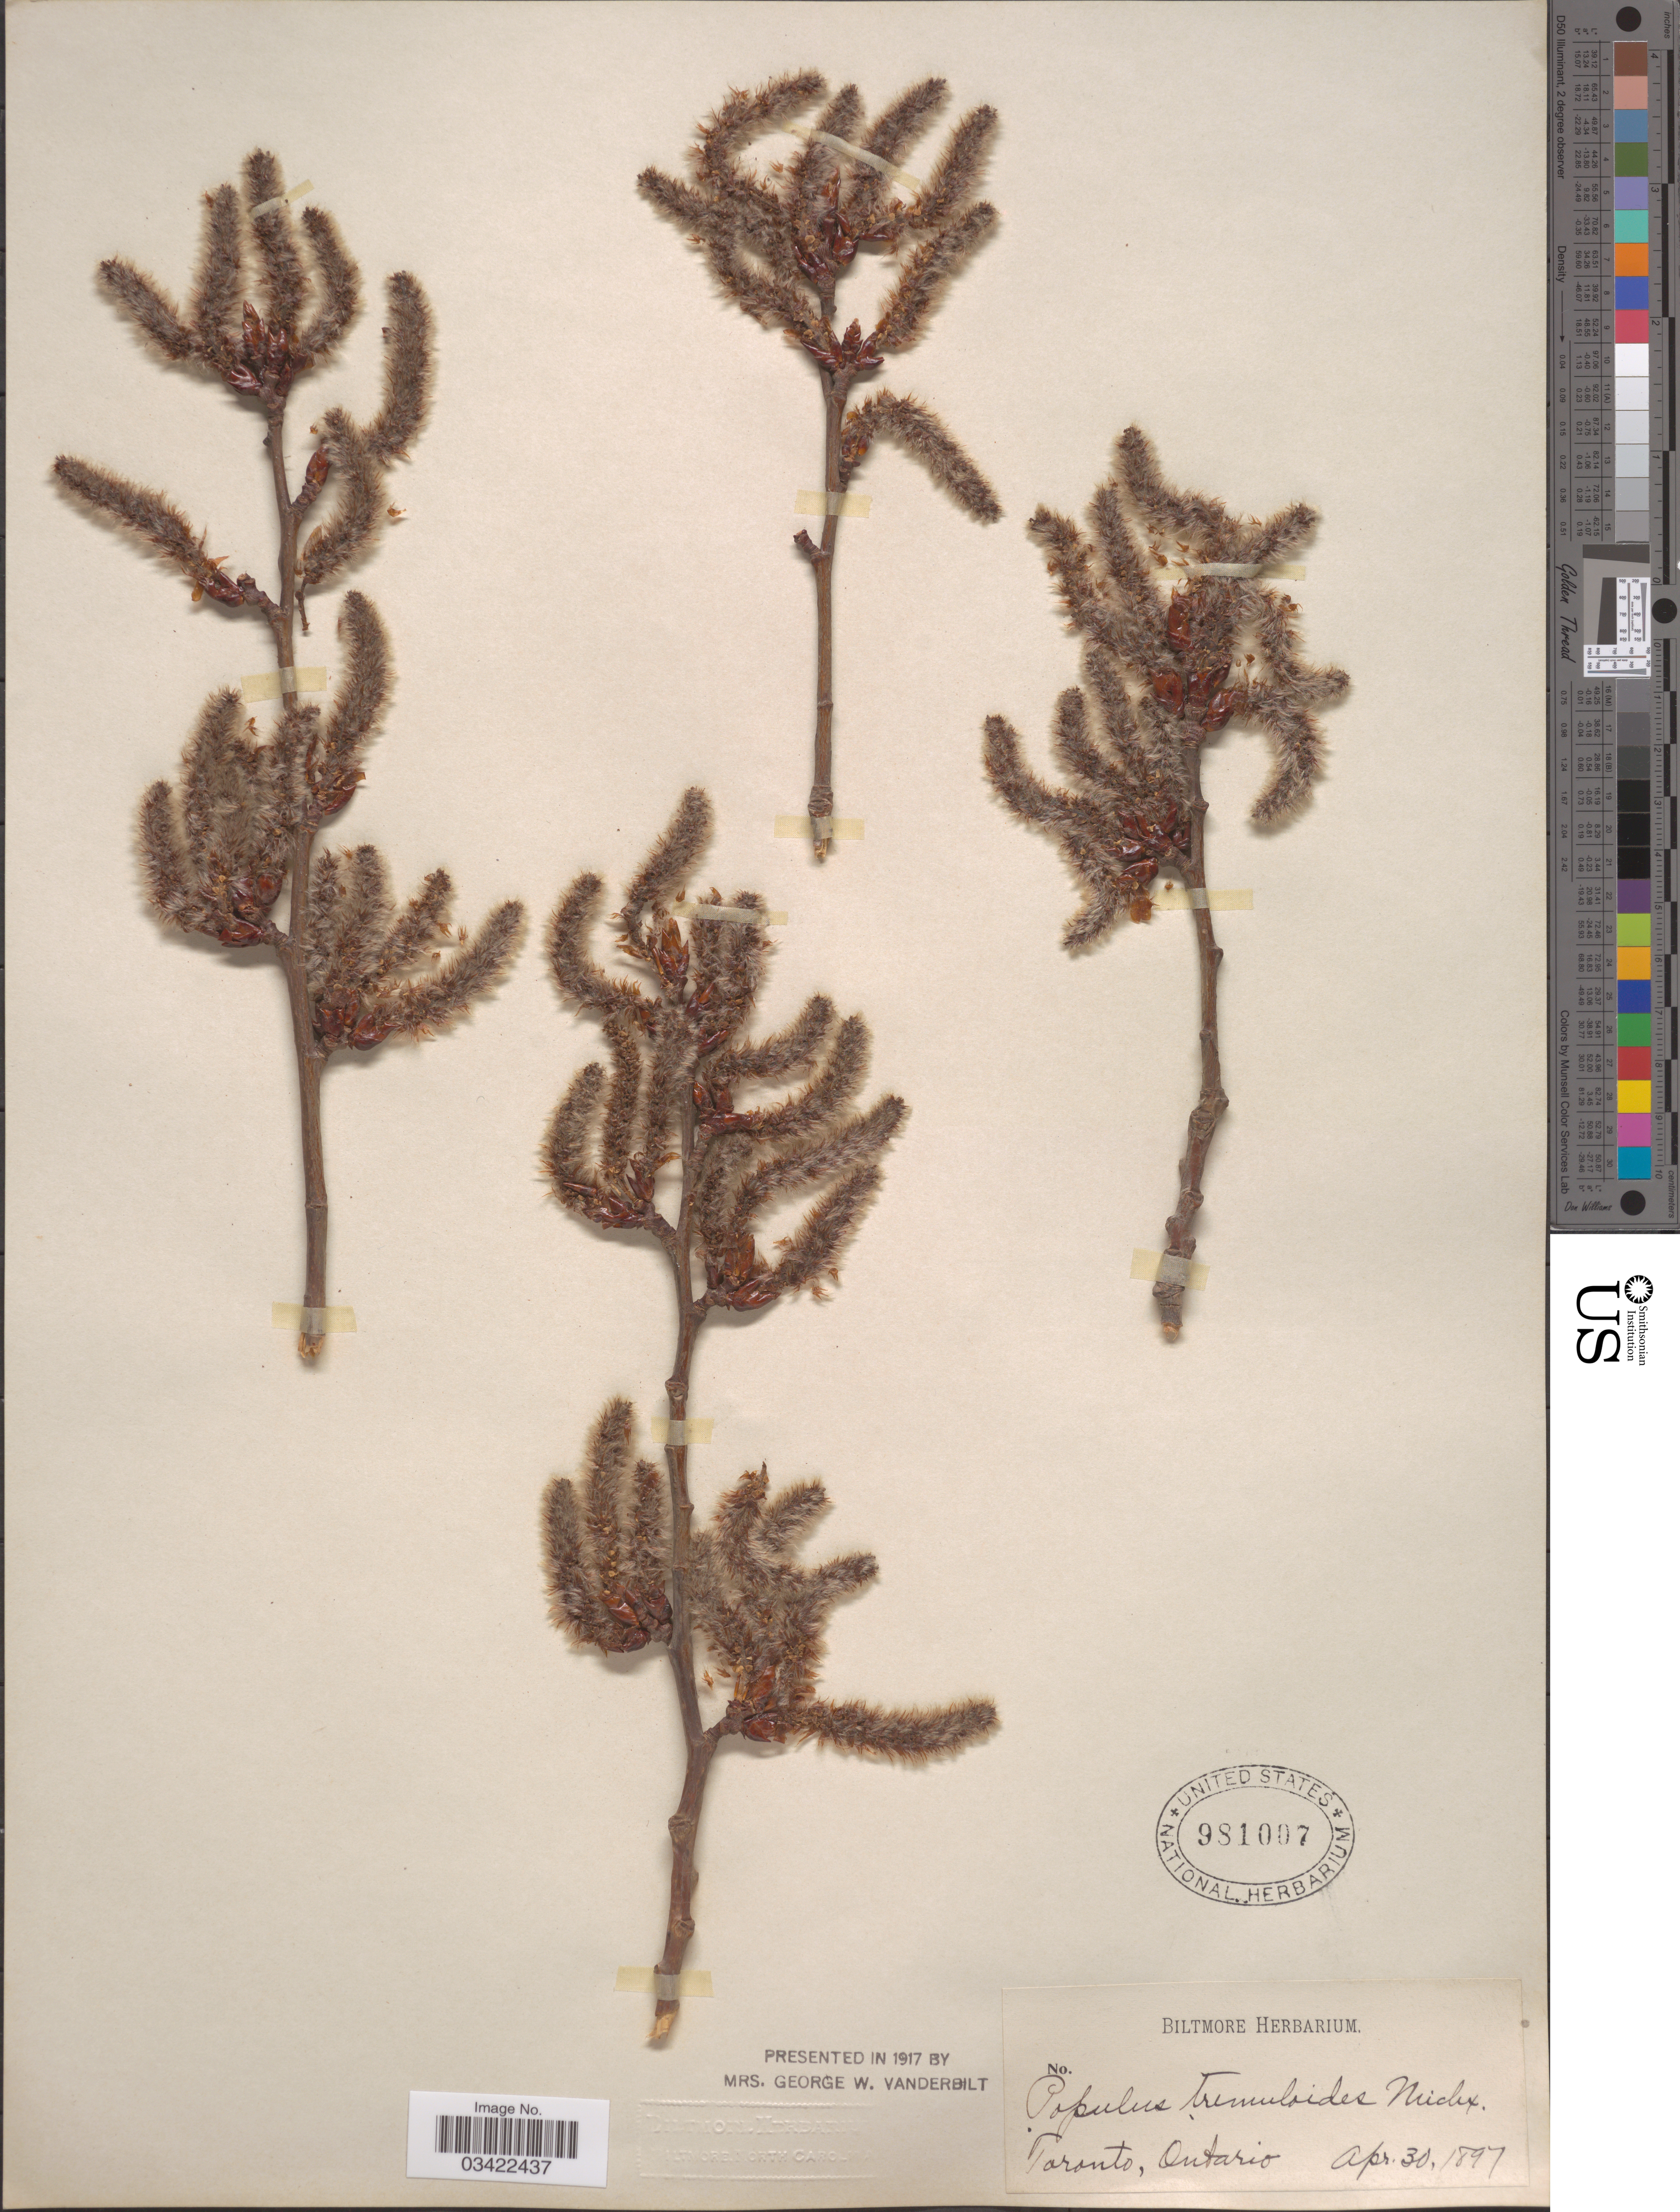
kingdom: Plantae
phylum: Tracheophyta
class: Magnoliopsida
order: Malpighiales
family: Salicaceae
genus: Populus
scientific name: Populus tremuloides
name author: Michx.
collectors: ex herb. Biltmore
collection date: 1897-04-30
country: Canada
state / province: Ontario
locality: Toronto.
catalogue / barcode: US 981007